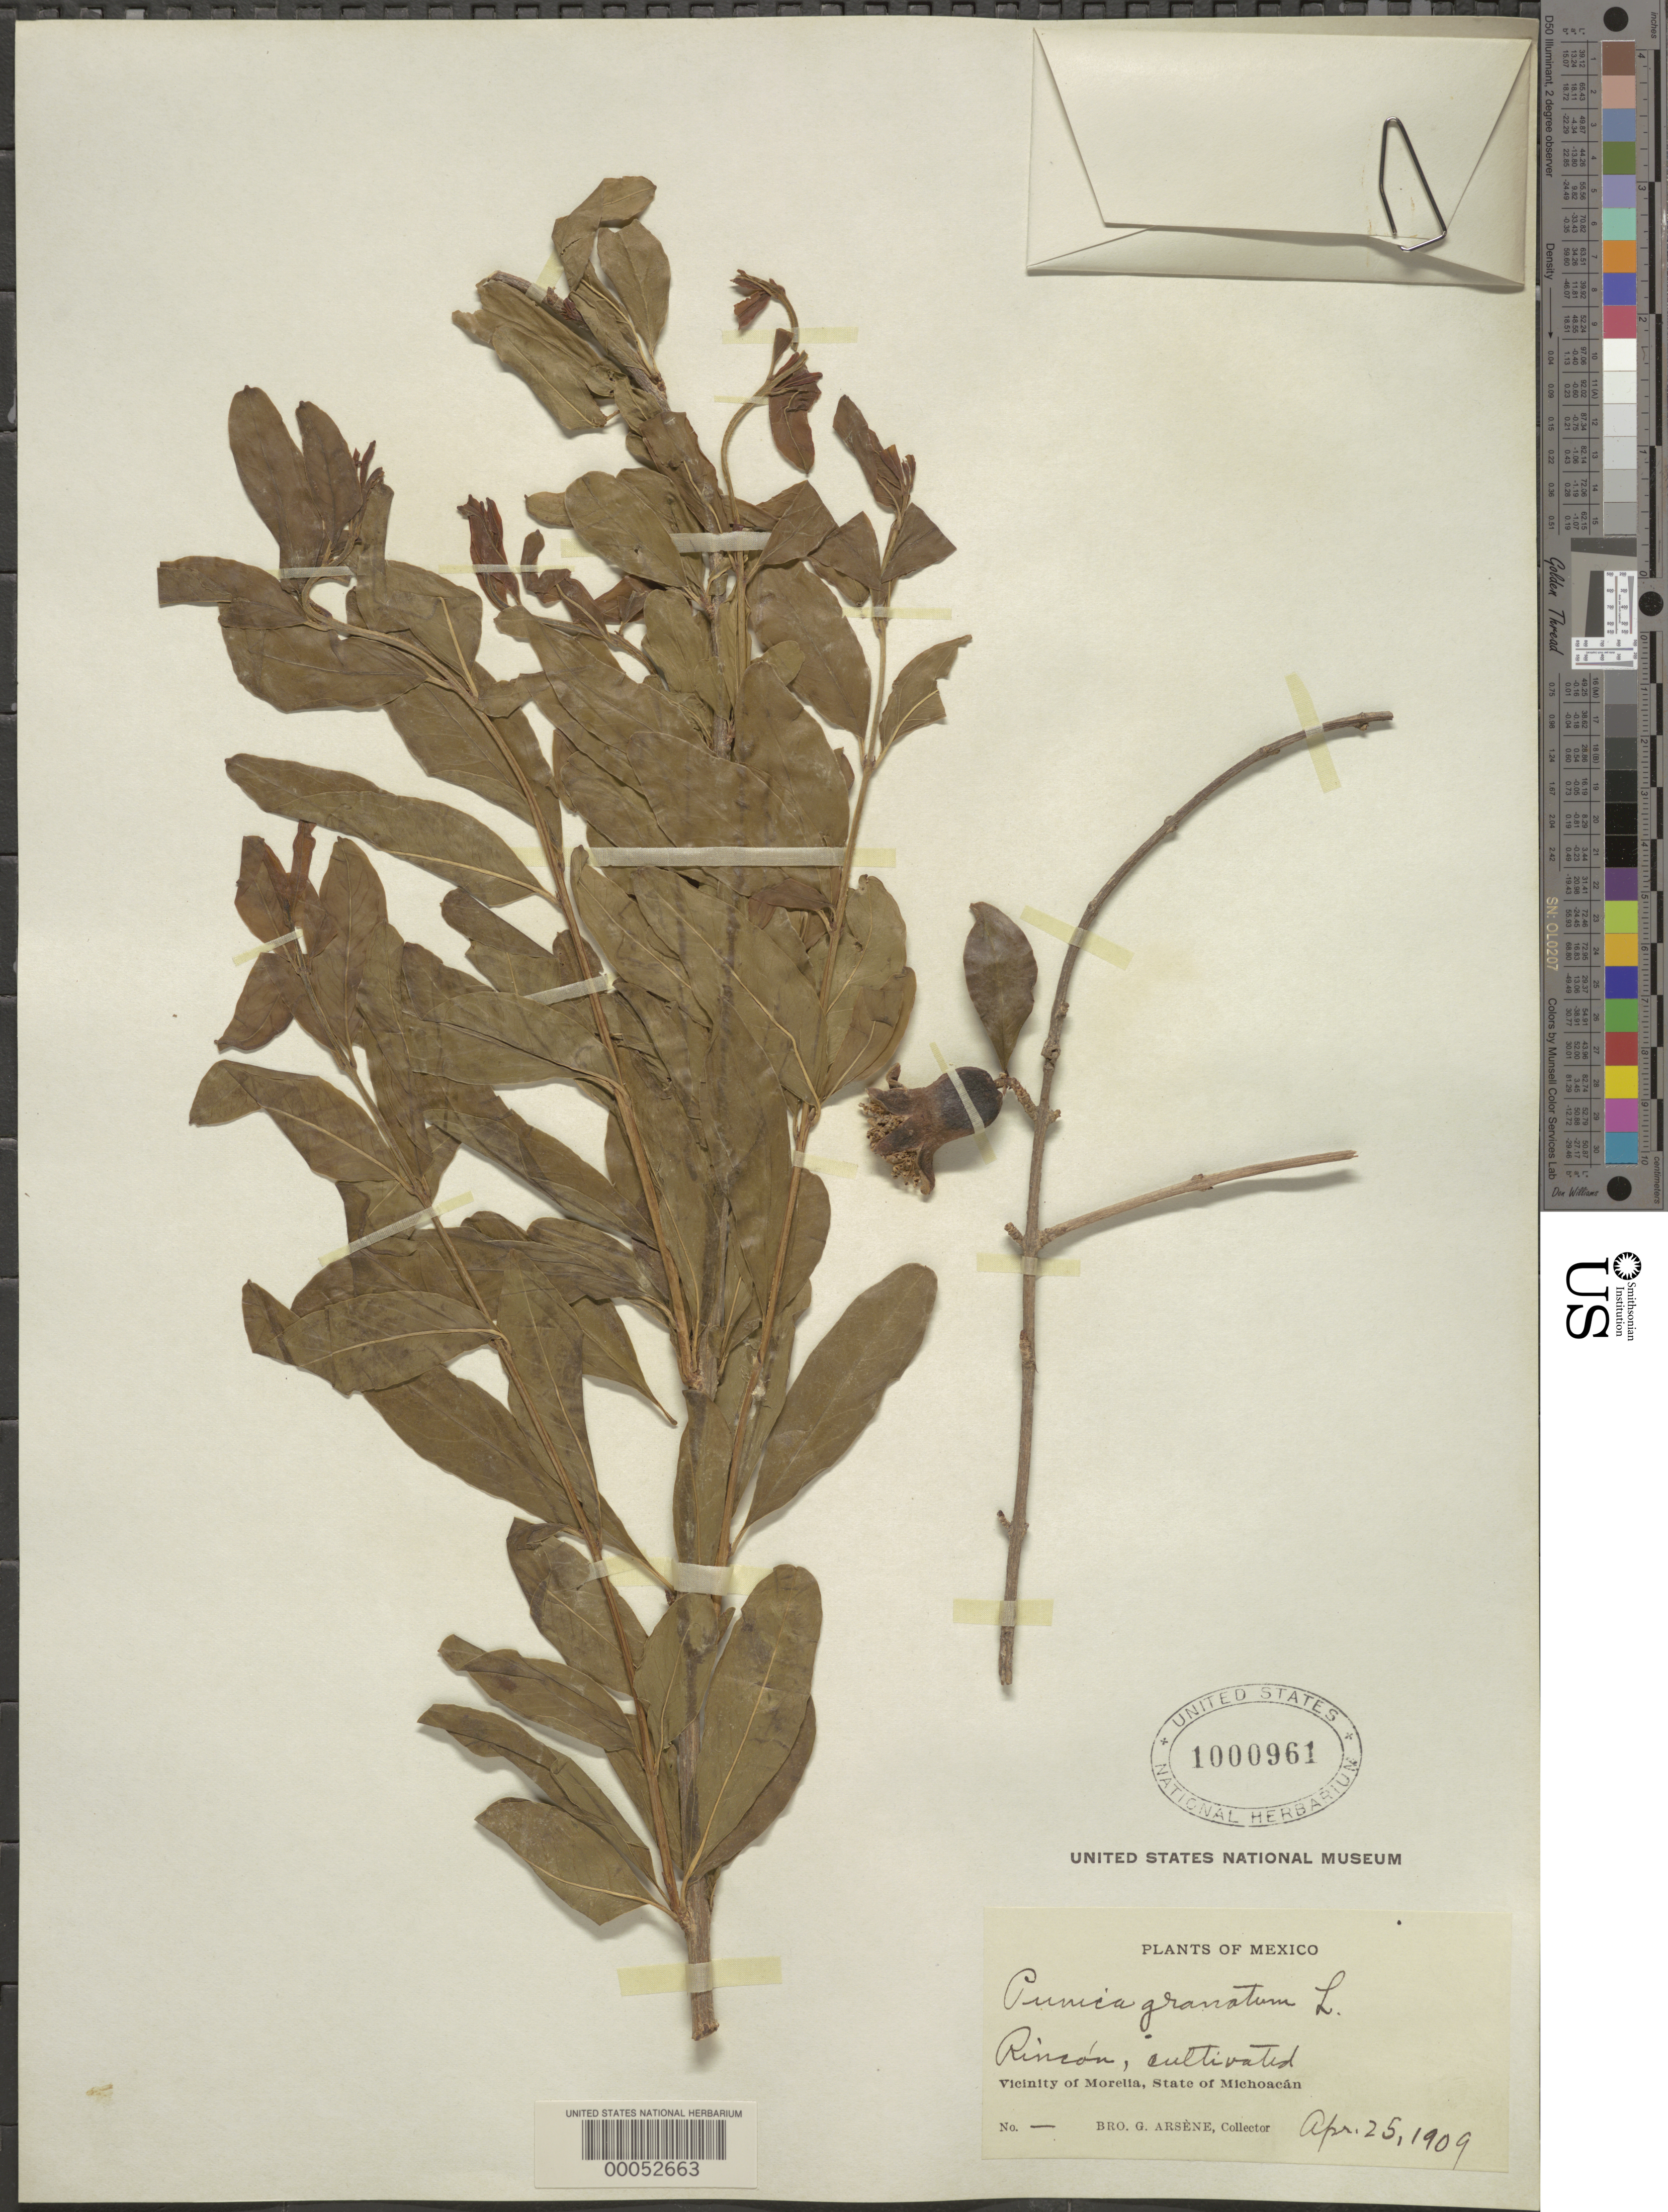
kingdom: Plantae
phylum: Tracheophyta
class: Magnoliopsida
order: Myrtales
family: Lythraceae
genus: Punica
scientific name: Punica granatum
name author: L.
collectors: Bro. G. Arsène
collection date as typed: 25 Apr 1909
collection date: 1909-04-25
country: Mexico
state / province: Michoacán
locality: Vicinity of Morelia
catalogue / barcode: US 1000961